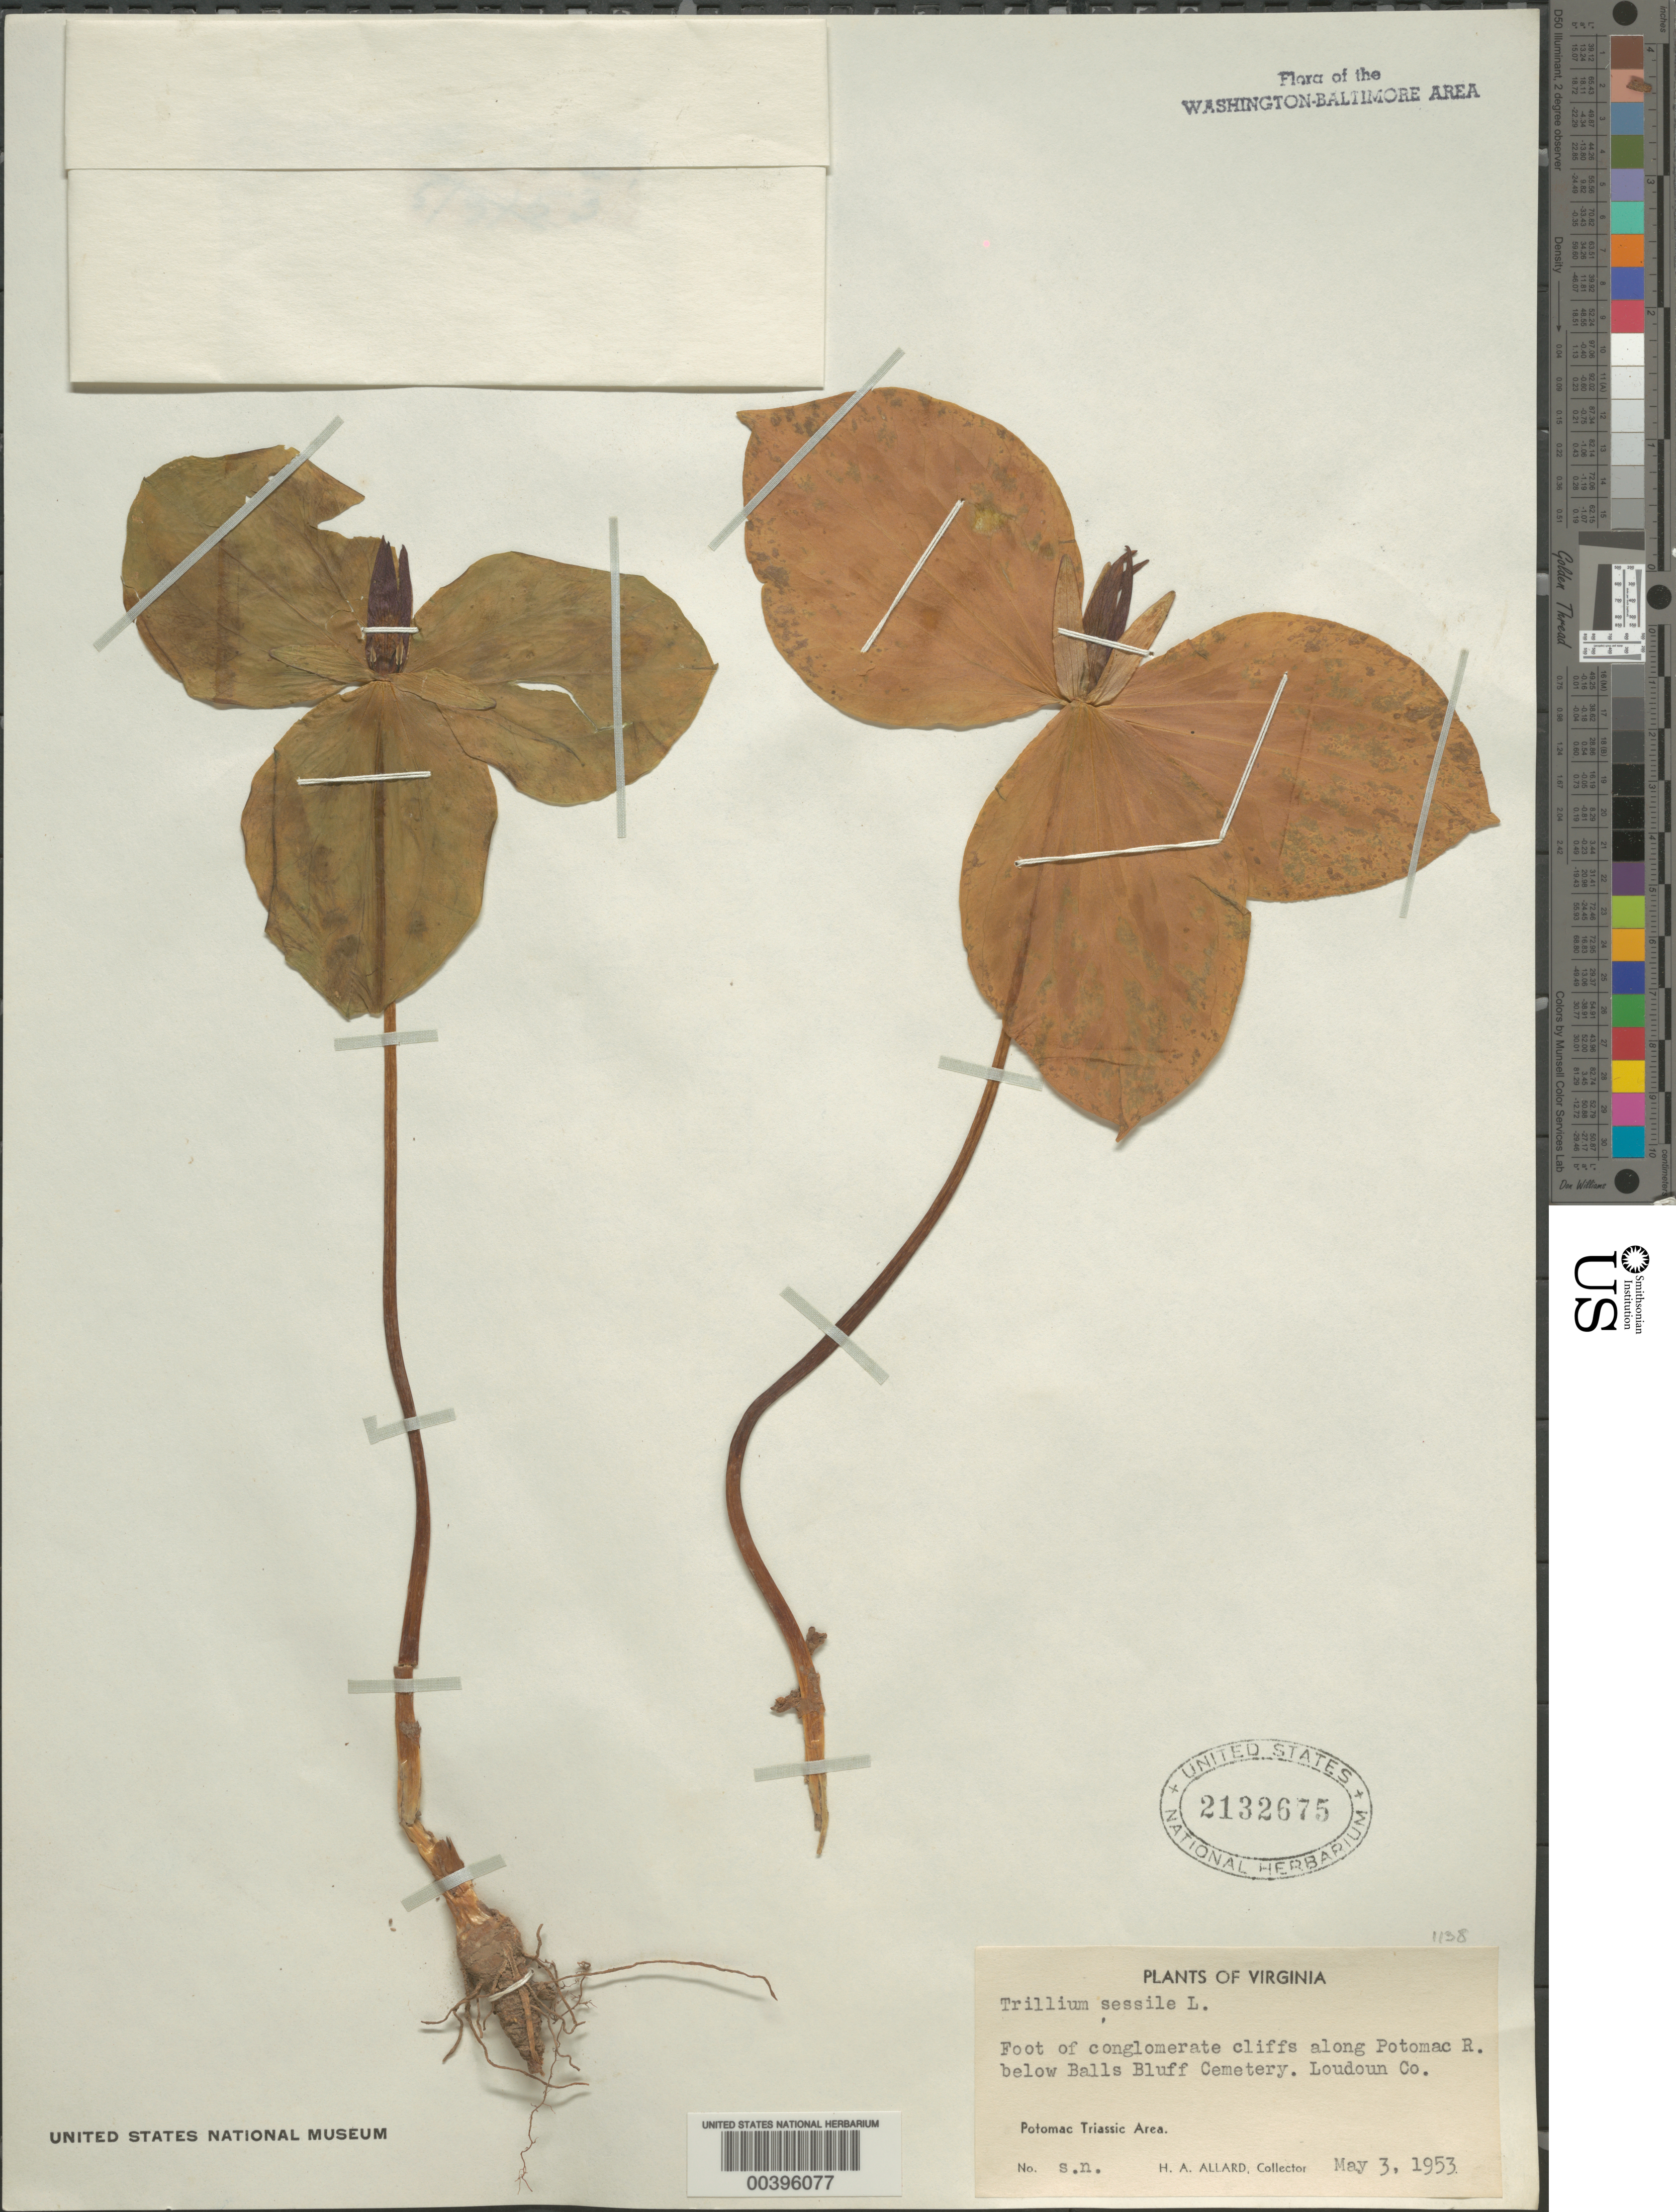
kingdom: Plantae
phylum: Tracheophyta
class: Liliopsida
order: Liliales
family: Melanthiaceae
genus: Trillium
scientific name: Trillium sessile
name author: L.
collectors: H. A. Allard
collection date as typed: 03 May 1953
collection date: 1953-05-03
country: United States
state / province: Virginia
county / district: Loudoun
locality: Cliffs along Potomac River, below Balls Bluff Cemetery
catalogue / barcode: US 2132675